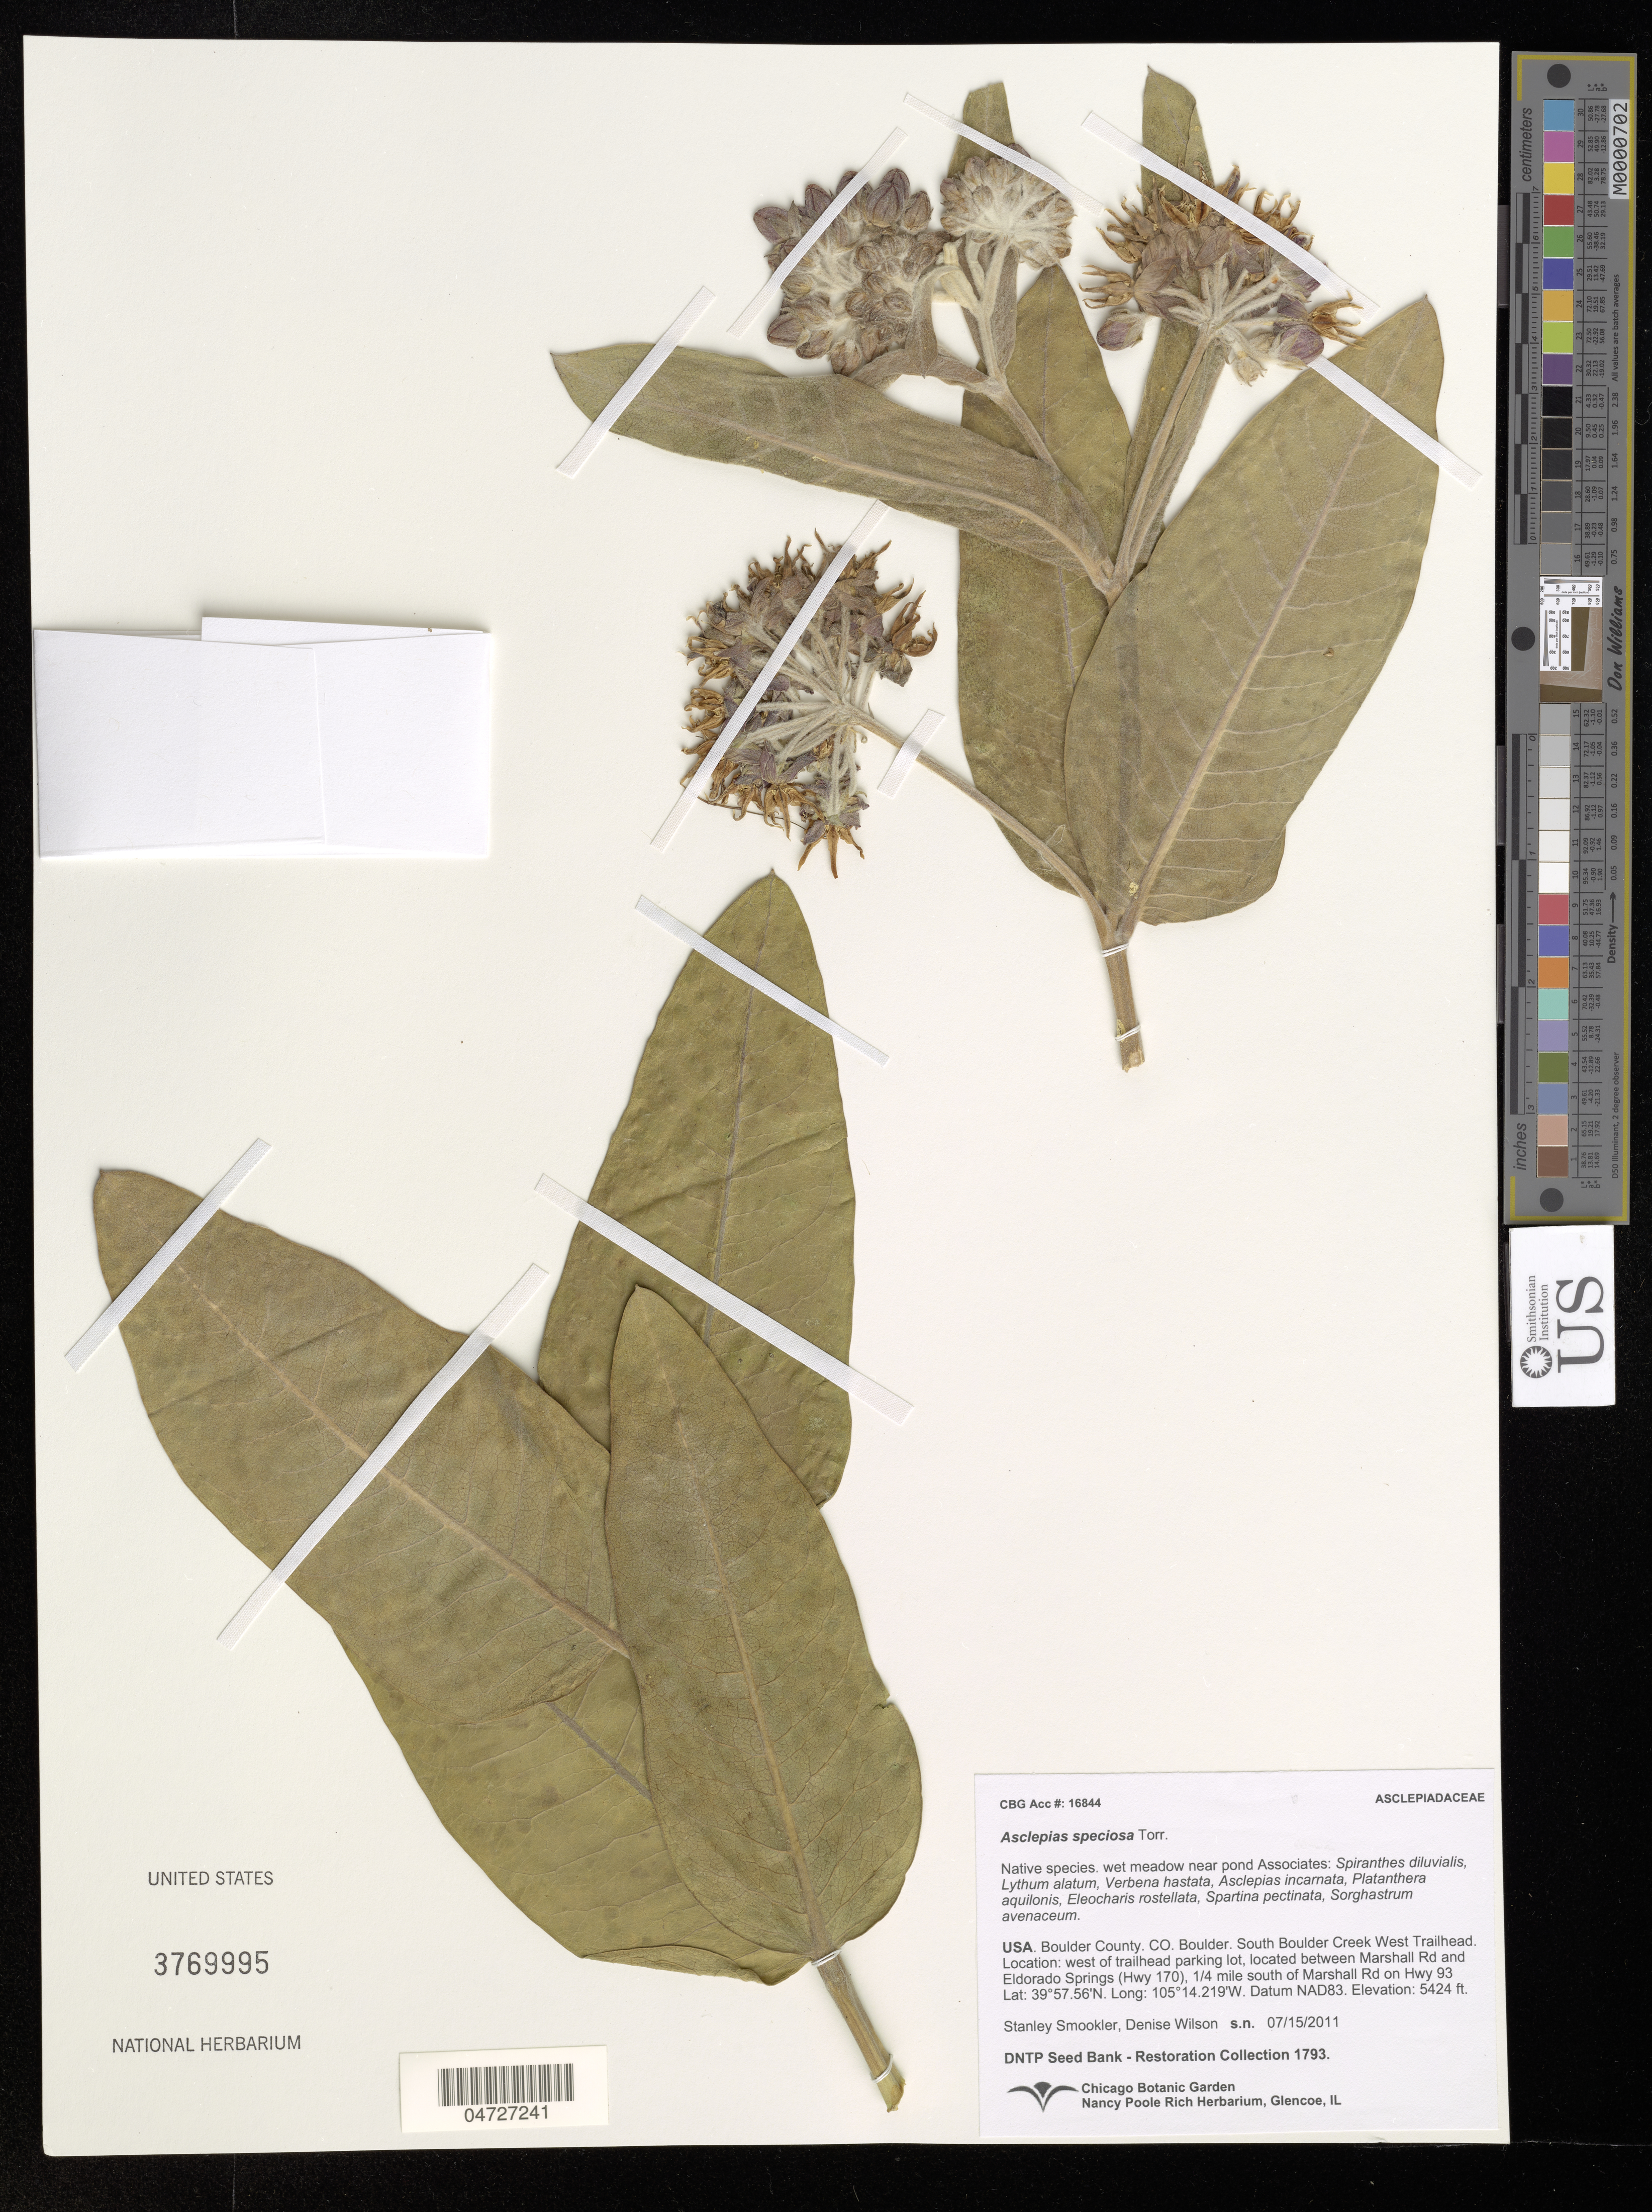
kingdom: Plantae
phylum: Tracheophyta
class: Magnoliopsida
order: Gentianales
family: Apocynaceae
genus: Asclepias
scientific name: Asclepias speciosa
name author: Torr.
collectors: S. Smookler & D. Wilson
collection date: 2011-07-15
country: United States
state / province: Colorado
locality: Boulder County. Boulder. South Boulder Creek West Trailhead. west of trailhead parking lot, located between Marshall Rd and Eldorado Springs (Hwy 170), 1/4 mile south of Marshall Rd on Hwy 93.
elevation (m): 1653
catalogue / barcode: US 3769995